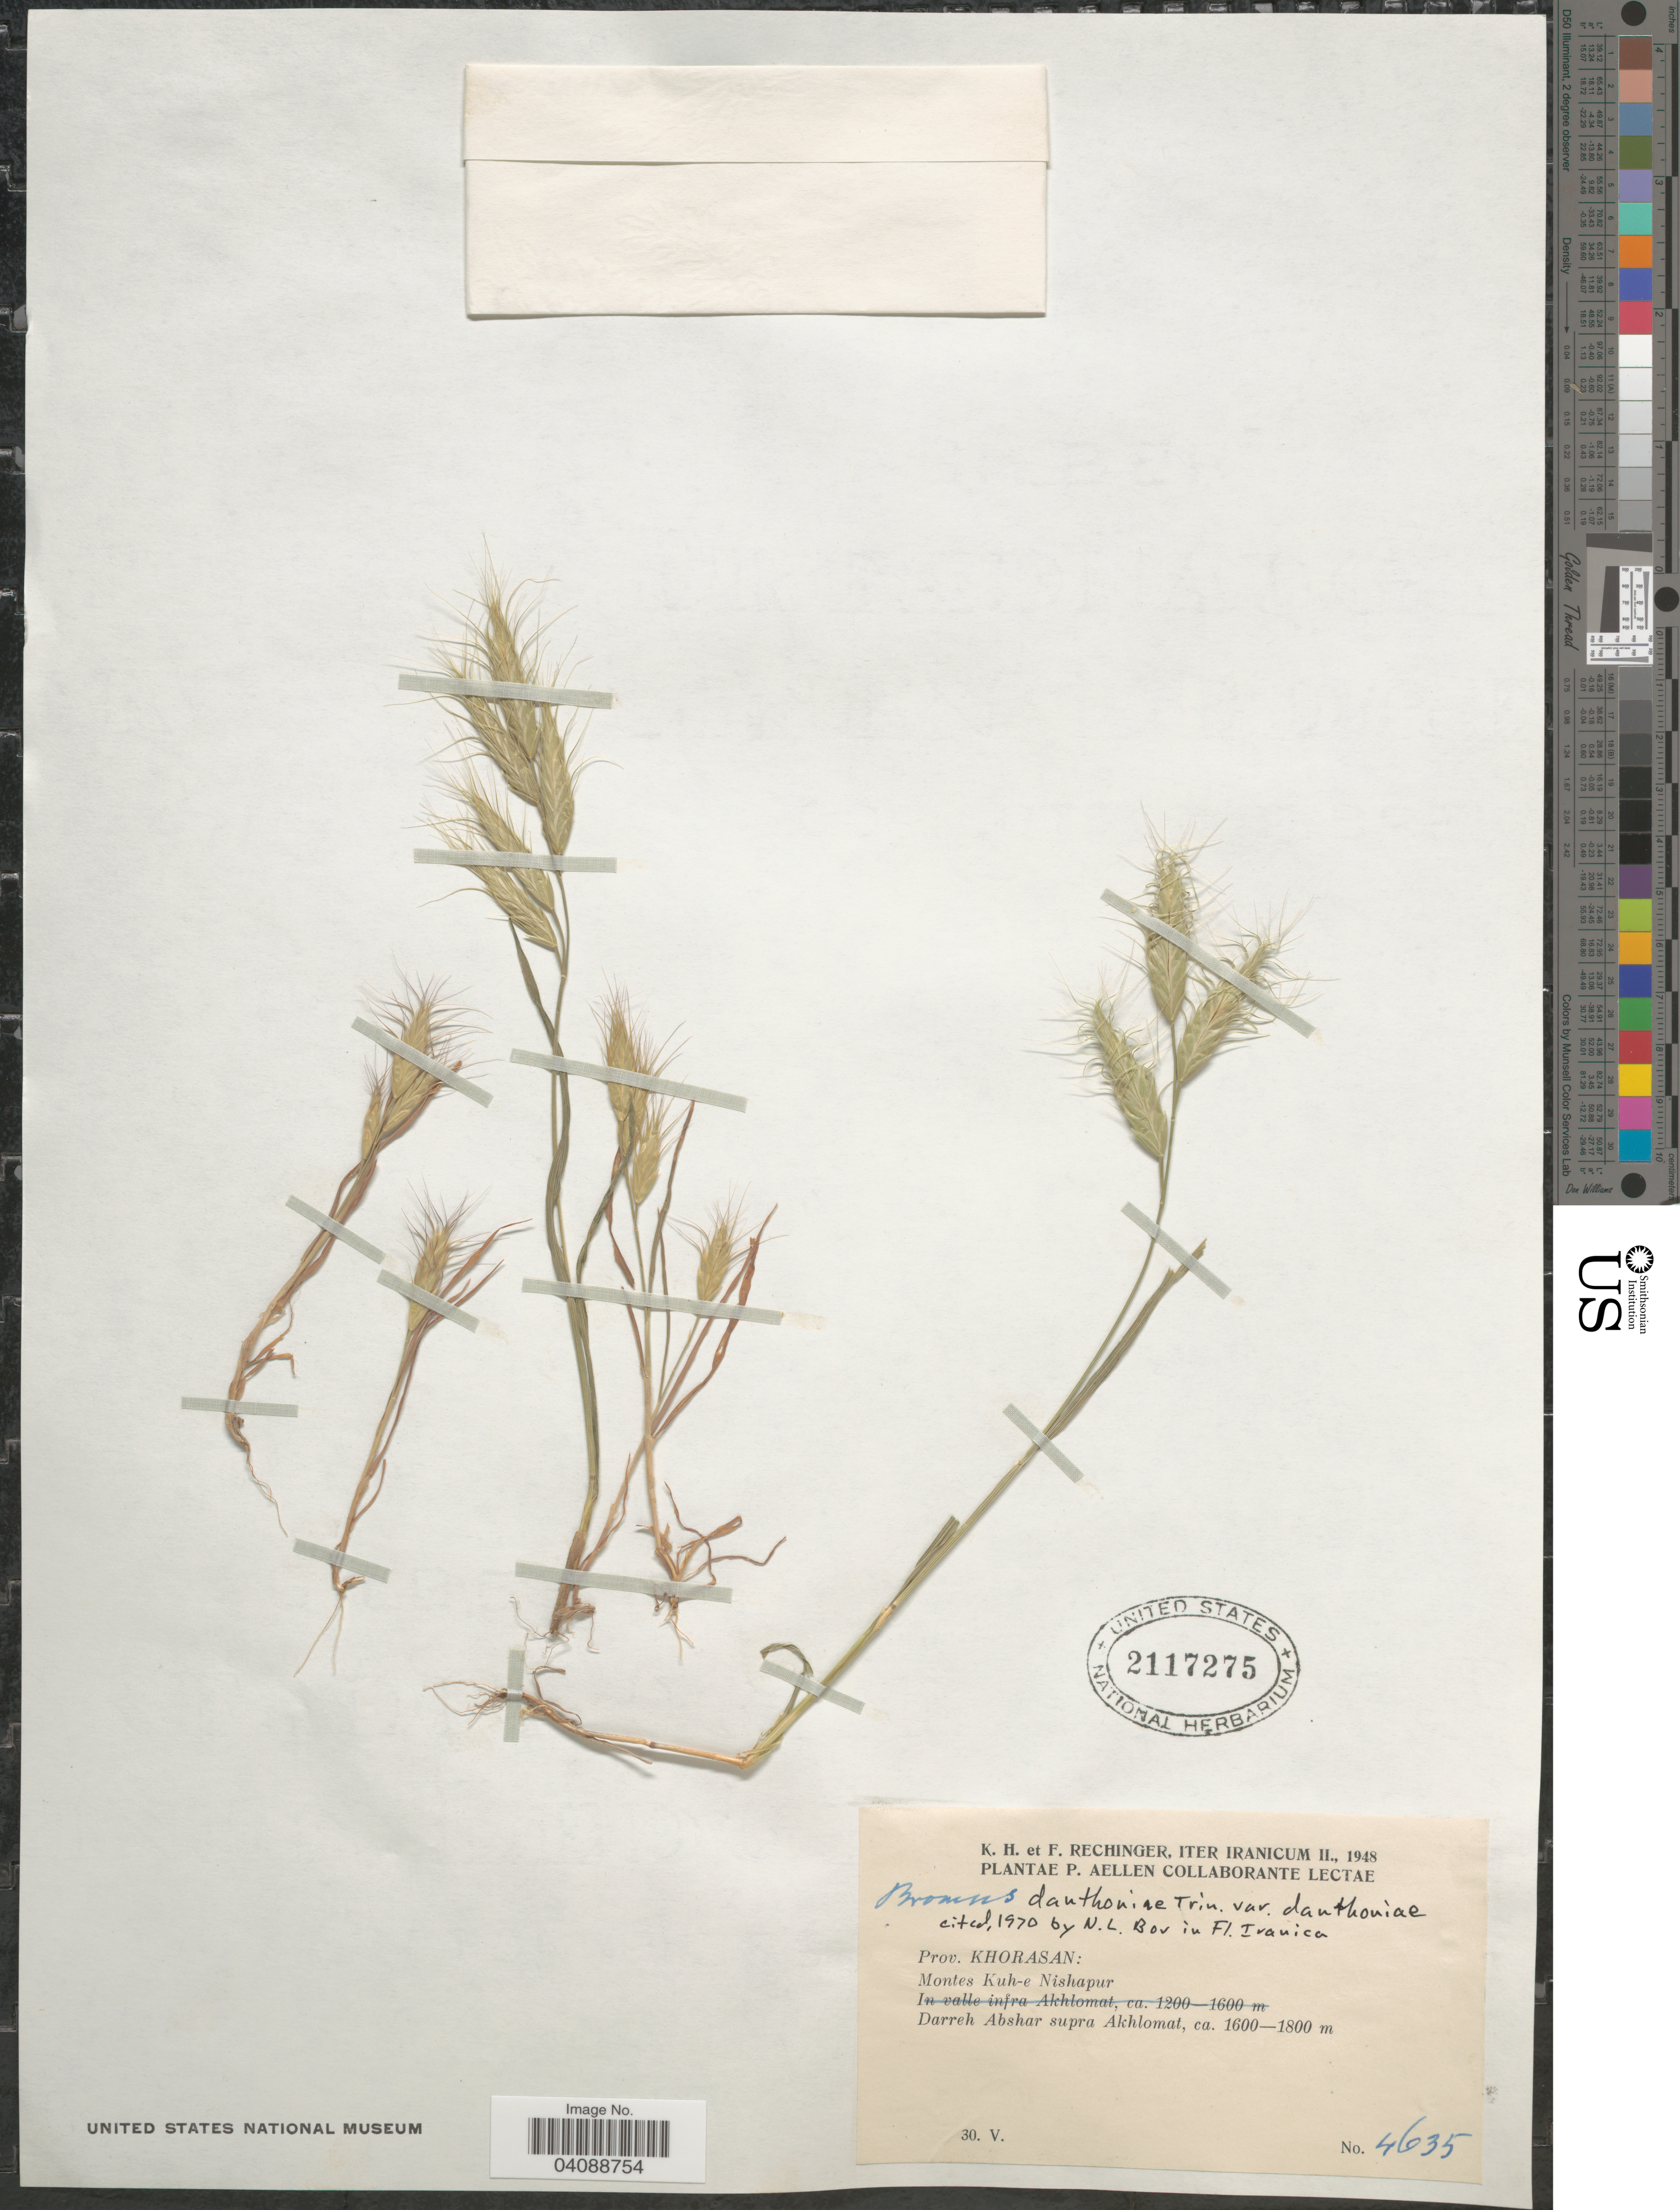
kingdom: Plantae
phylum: Tracheophyta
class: Liliopsida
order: Poales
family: Poaceae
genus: Bromus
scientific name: Bromus danthoniae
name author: Trin. ex C.A. Mey.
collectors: K. H. Rechinger & F. Rechinger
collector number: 4635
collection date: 1948-05-30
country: Iran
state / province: Khorasan [obsolete]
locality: Iter Iranicum II., 1948. Prov. Khorasan: Montes Kuh-e Nishapur. Darreh Abshar supra Akhlomat.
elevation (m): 1600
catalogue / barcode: US 2117275